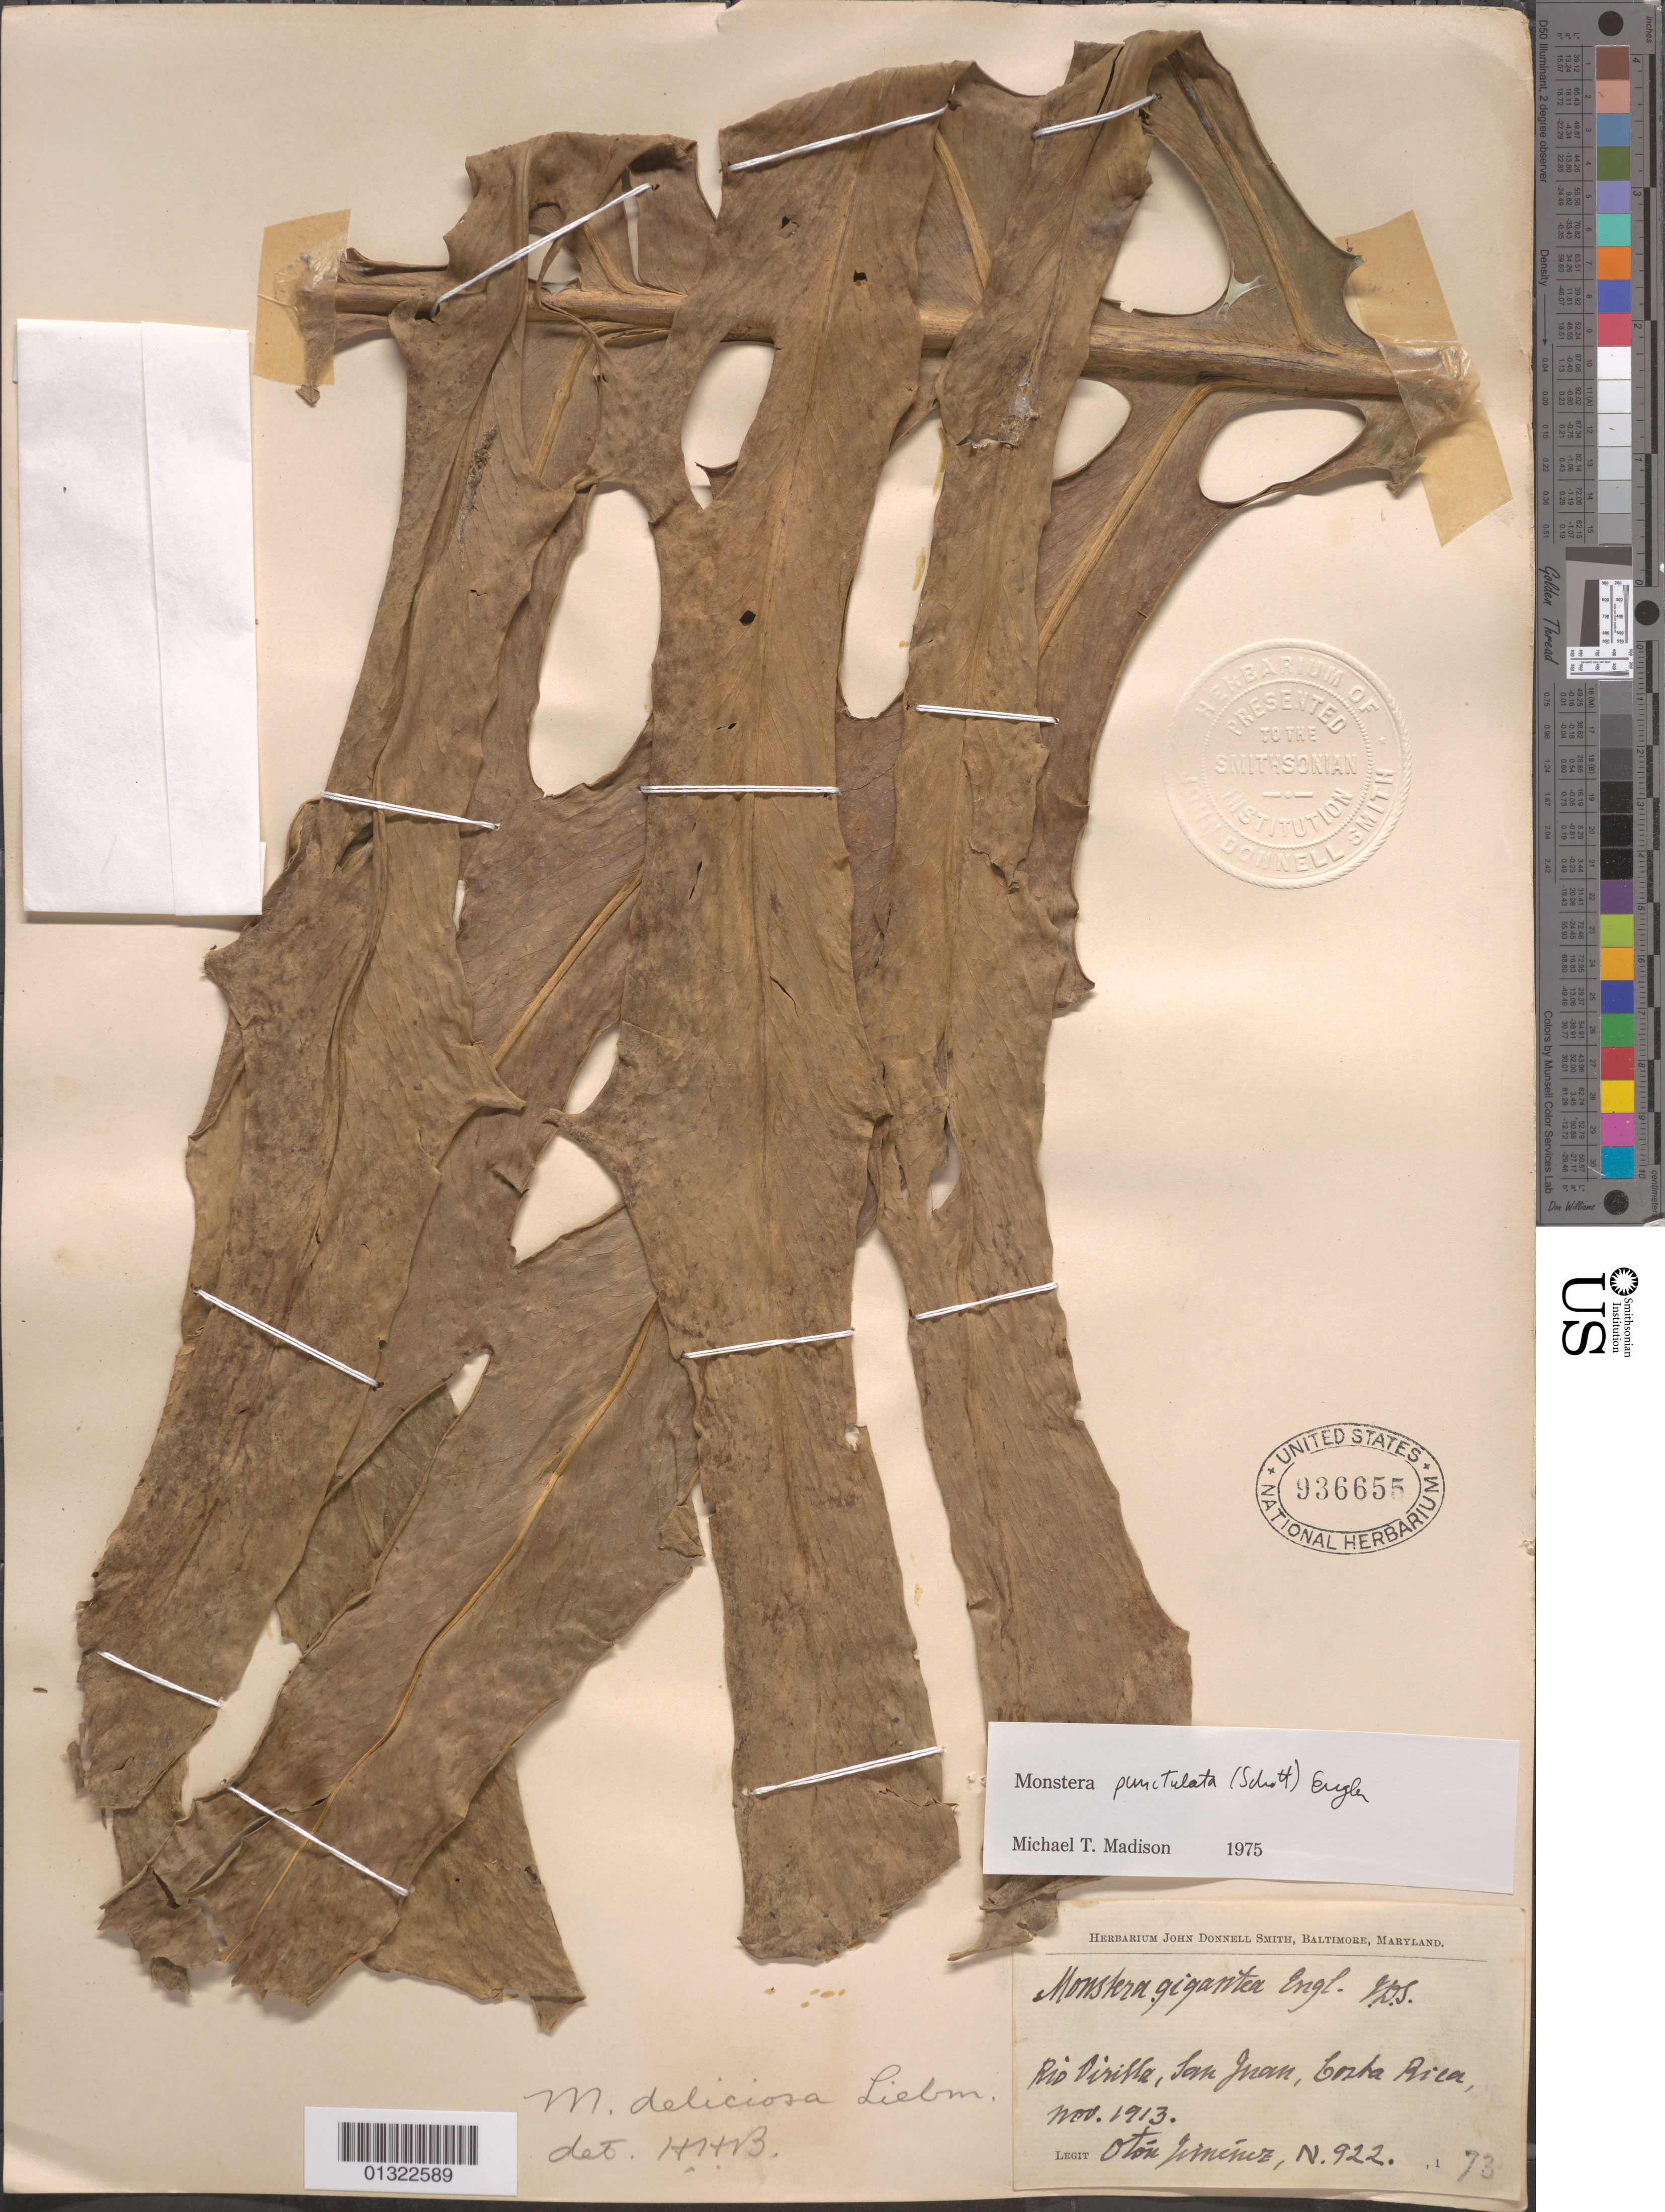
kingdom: Plantae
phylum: Tracheophyta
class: Liliopsida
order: Alismatales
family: Araceae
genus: Monstera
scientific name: Monstera punctulata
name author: (Schott) Schott ex Engl.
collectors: O. Jimenez L.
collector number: N.922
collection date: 1913-11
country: Costa Rica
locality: Orillas Rio Virilla, San Juan.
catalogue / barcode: US 936655